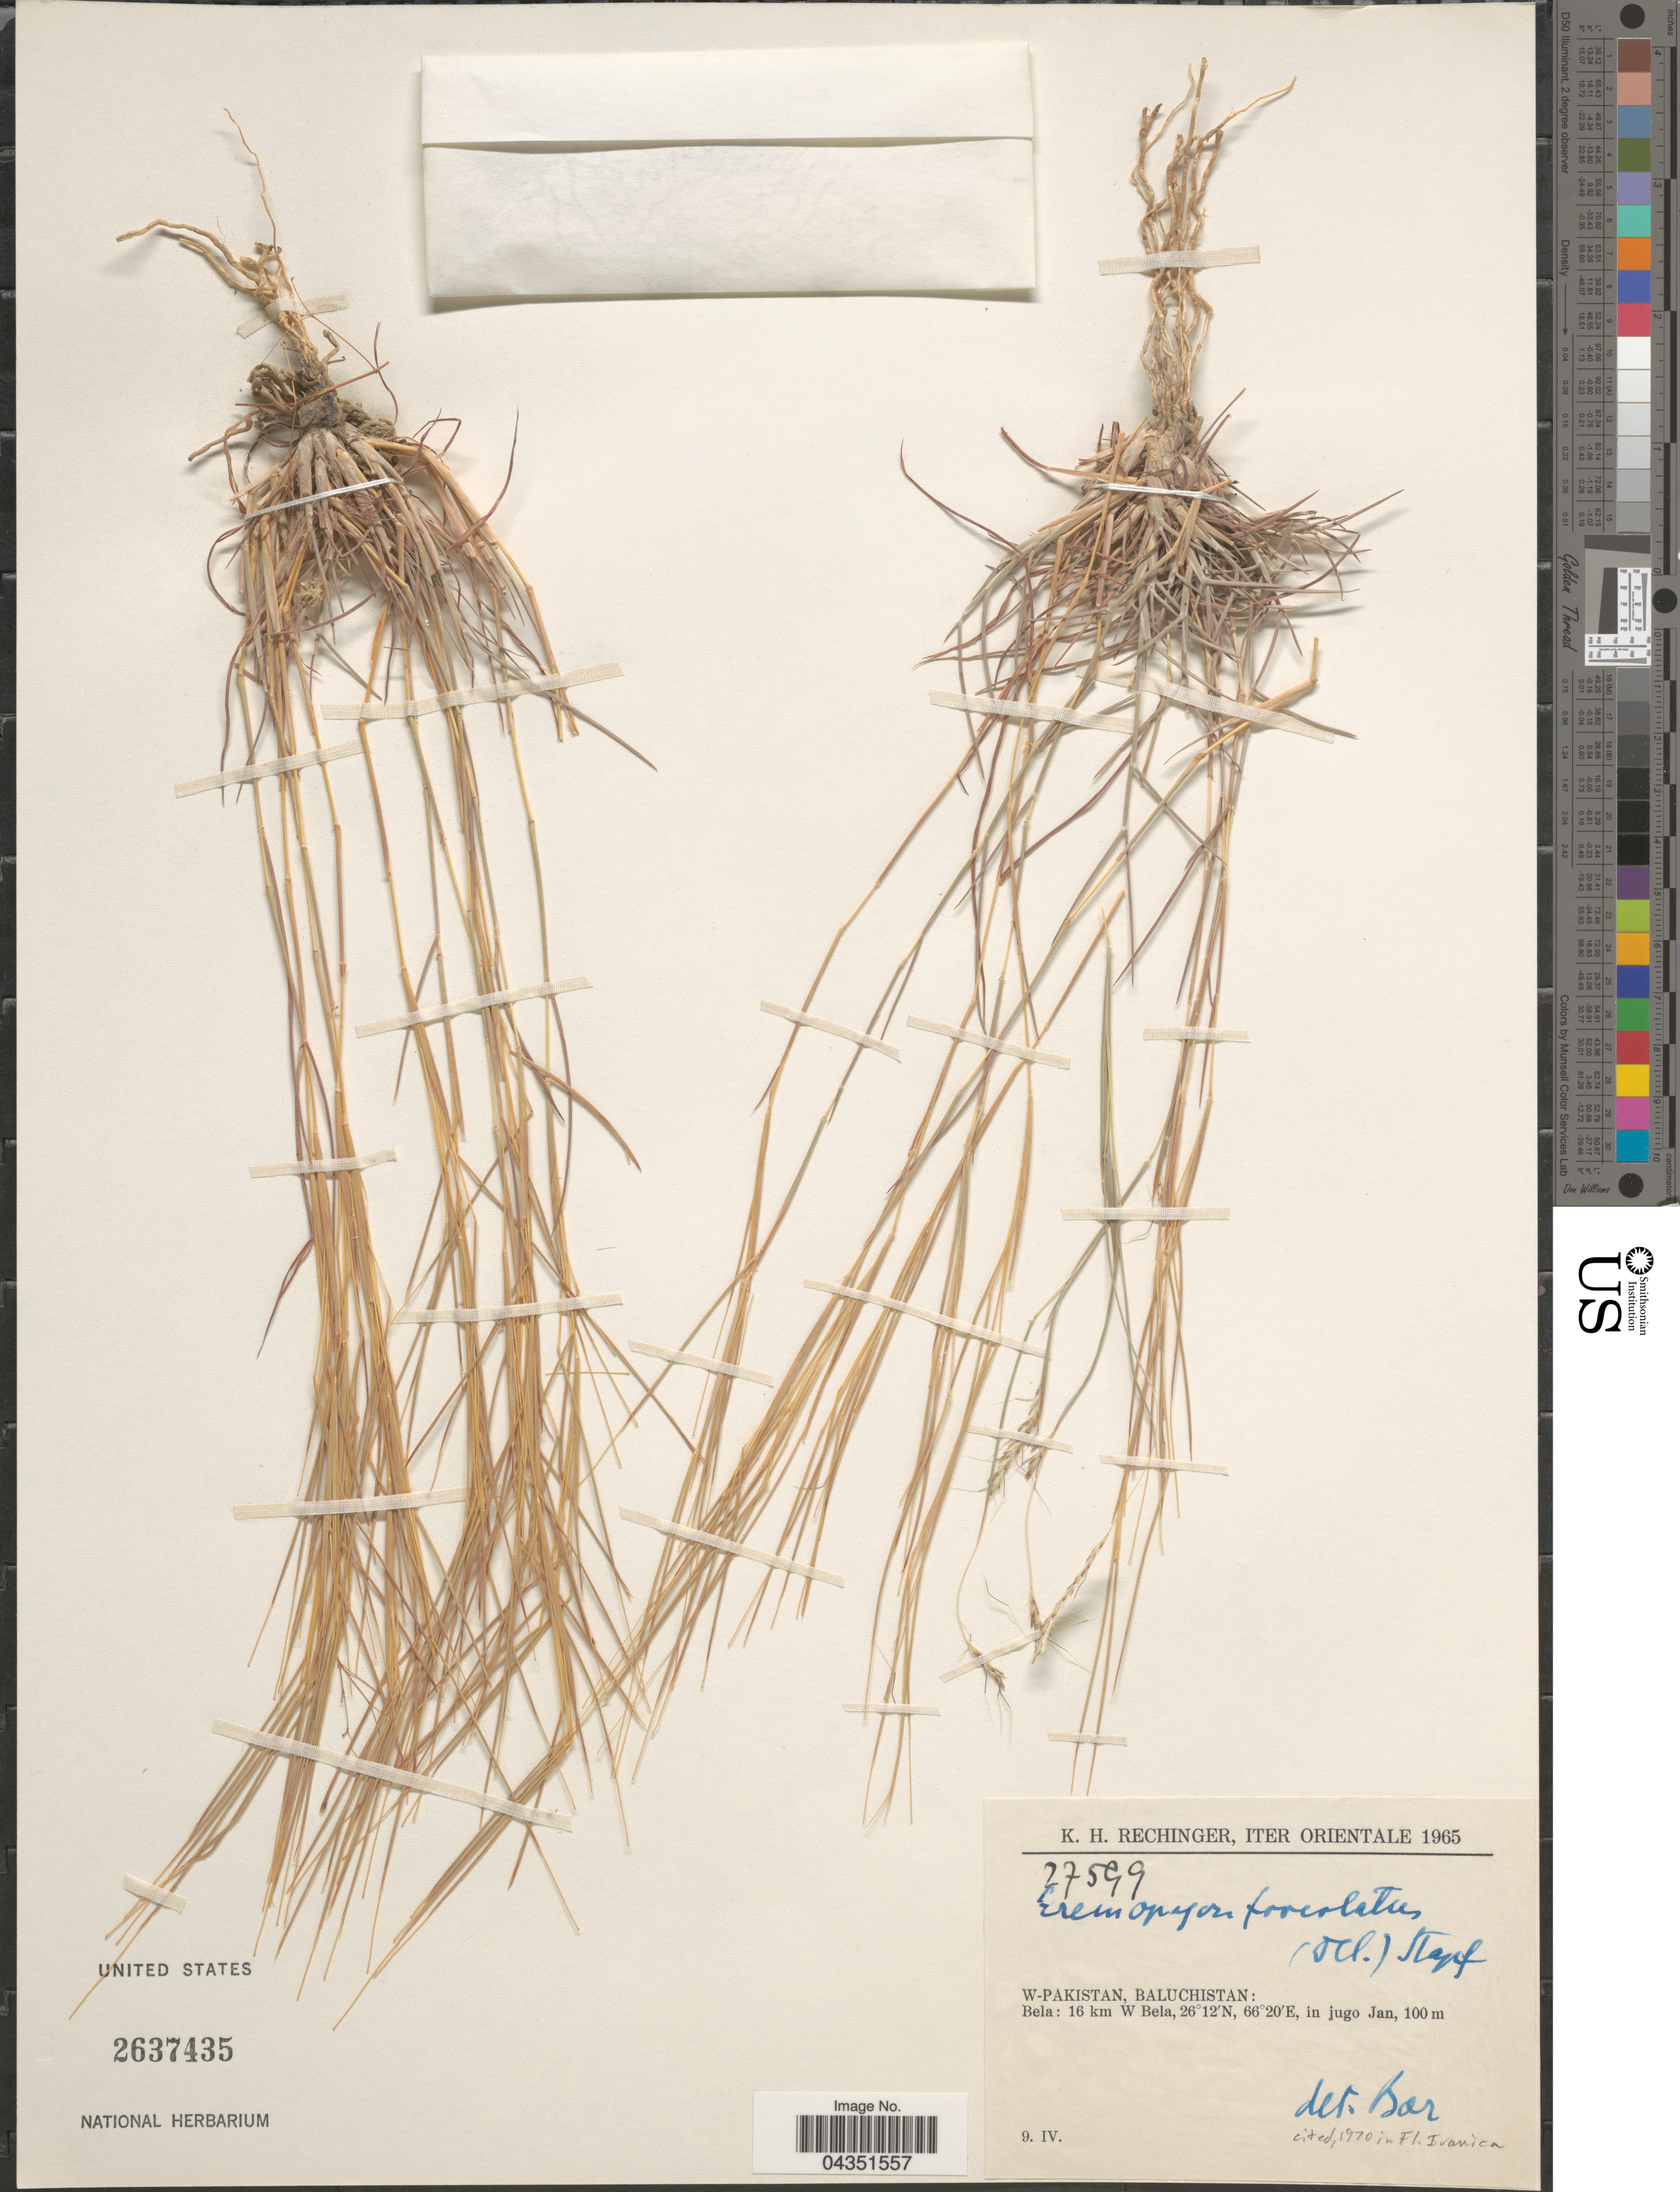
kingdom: Plantae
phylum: Tracheophyta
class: Liliopsida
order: Poales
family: Poaceae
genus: Eremopogon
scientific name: Eremopogon foveolatus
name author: (Delile) Stapf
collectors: K. H. Rechinger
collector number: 27599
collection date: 1965-04-09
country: Pakistan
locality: Iter Orientale 1965. W-Pakistan, Baluchistan: Bela: 16 km W Bela.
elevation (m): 100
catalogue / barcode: US 2637435